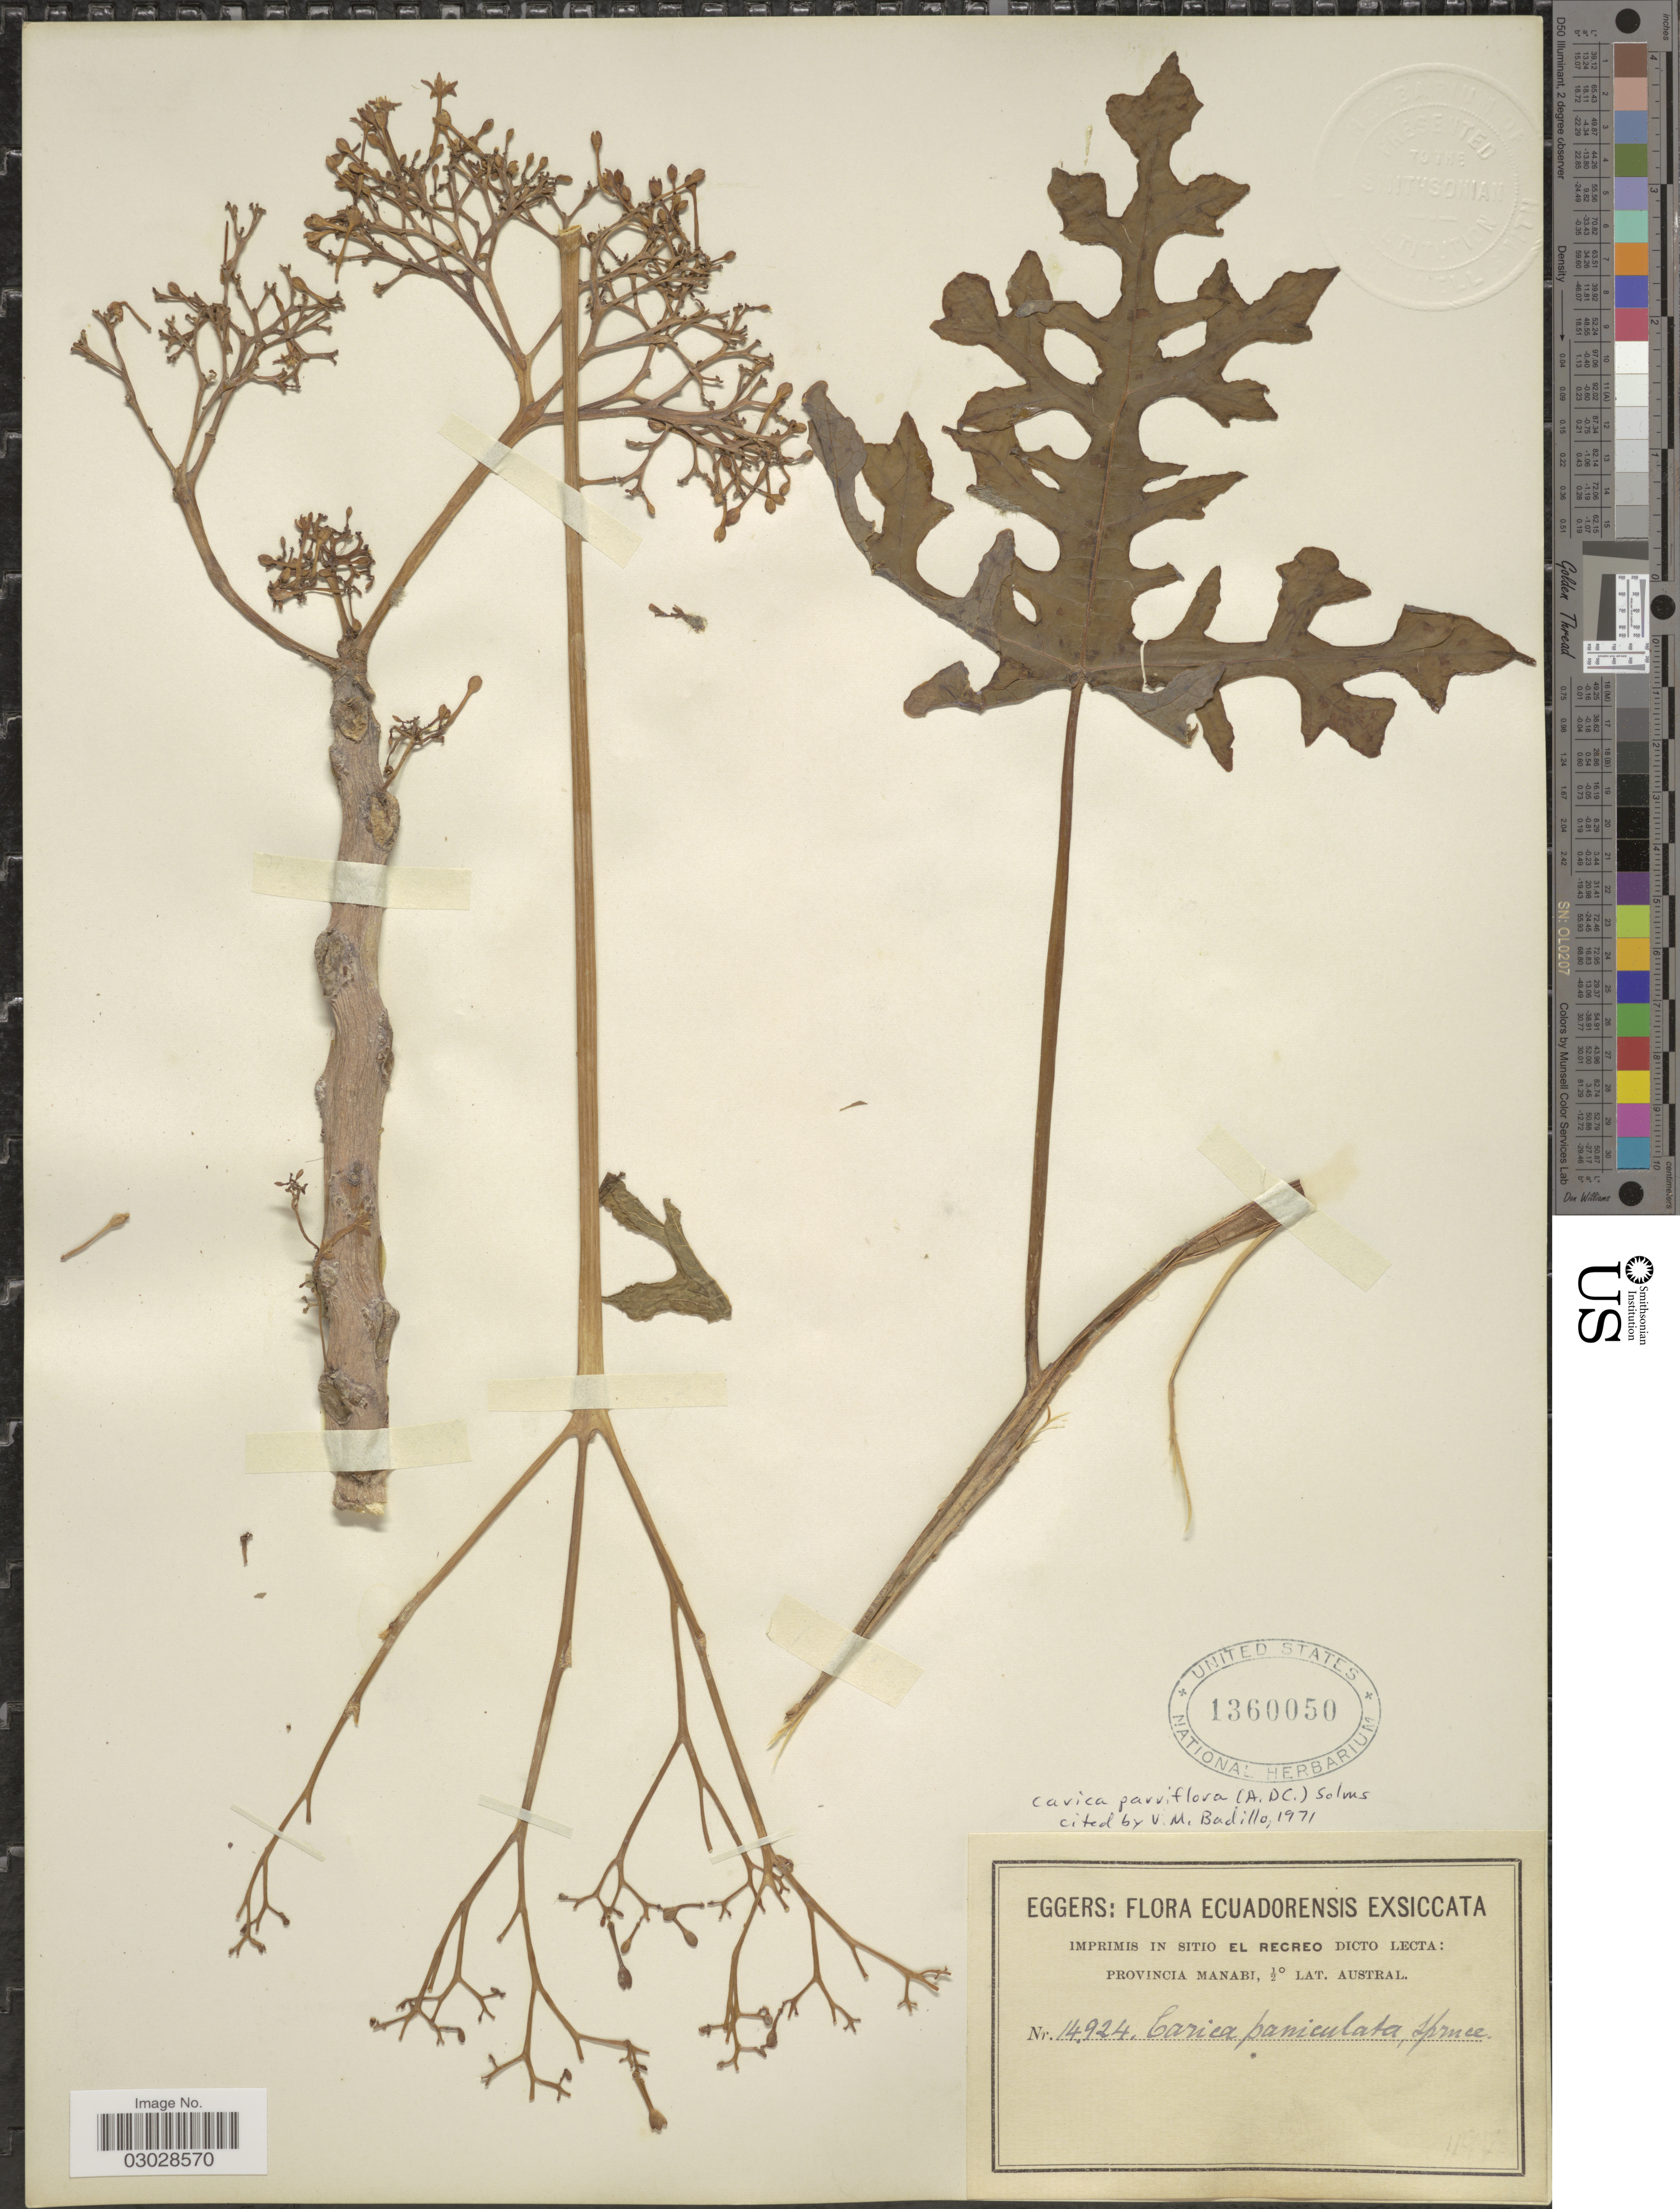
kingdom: Plantae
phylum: Tracheophyta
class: Magnoliopsida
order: Brassicales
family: Caricaceae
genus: Vasconcellea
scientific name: Vasconcellea parviflora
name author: A. DC.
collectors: -. Eggers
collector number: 14924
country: Ecuador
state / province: Manabí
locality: Imprimis in Sitio El Recreo Dicto Lecta: Provincia Manabi.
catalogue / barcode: US 1360050